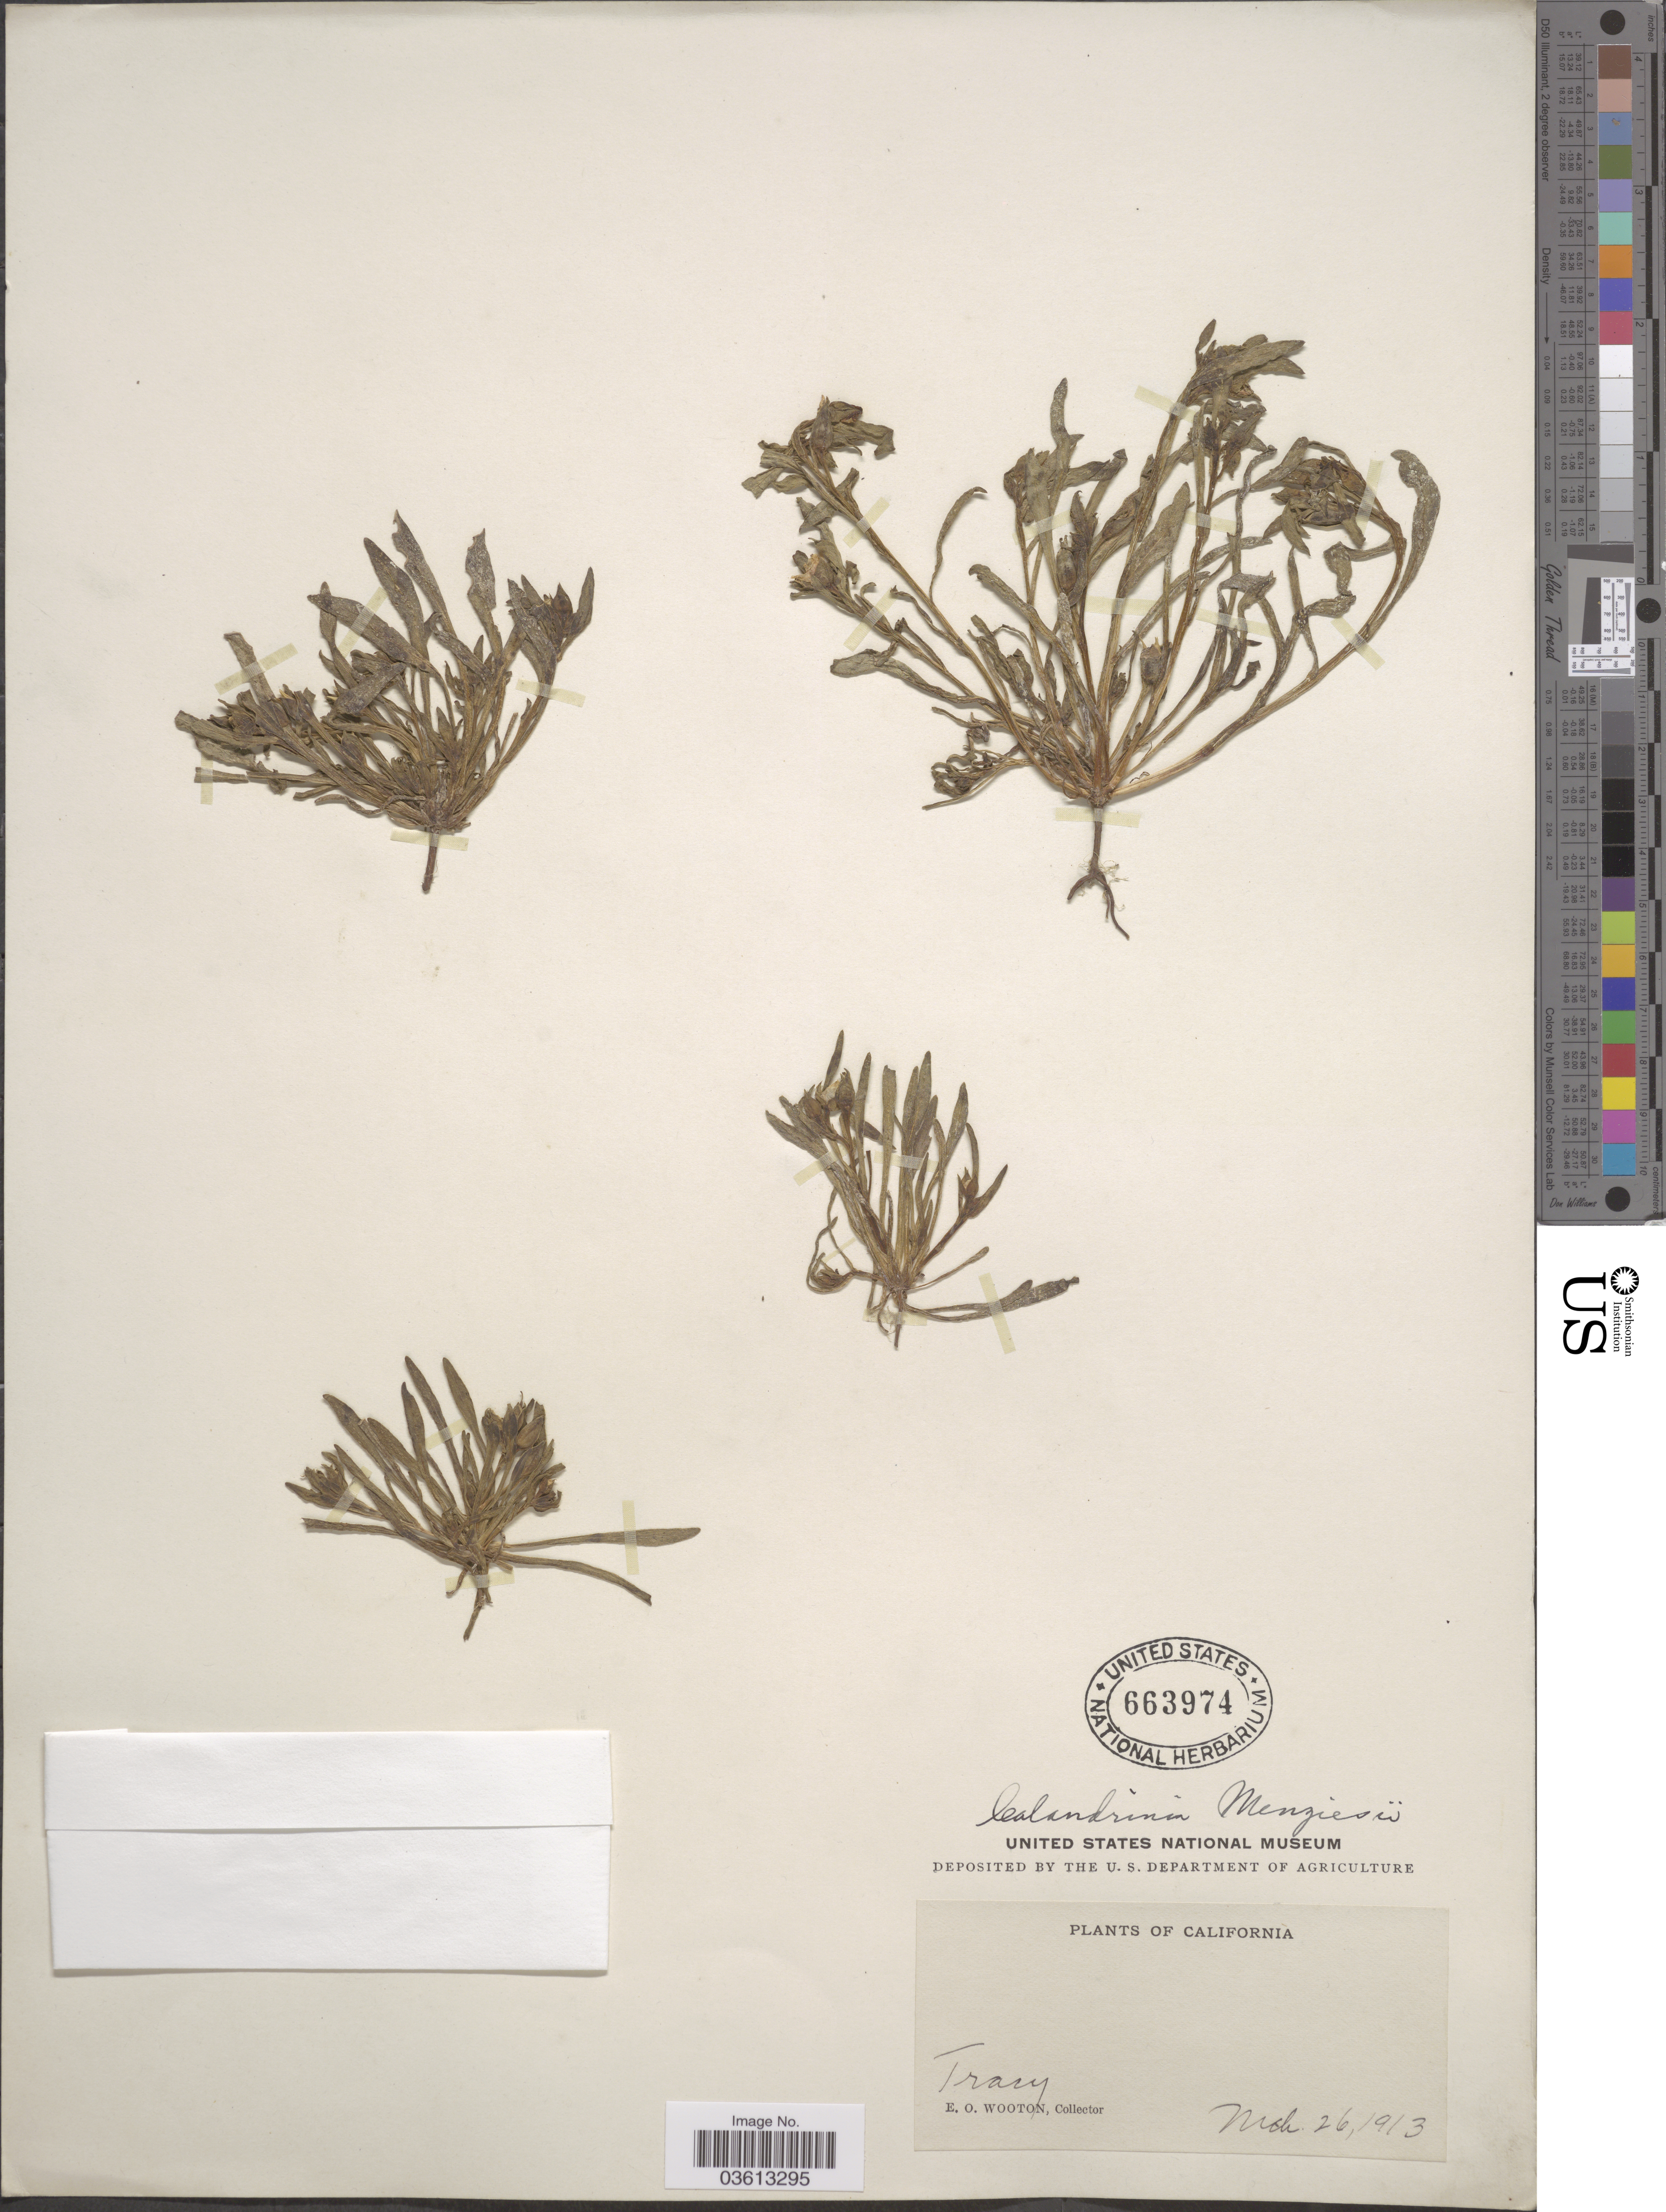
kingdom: Plantae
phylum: Tracheophyta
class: Magnoliopsida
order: Caryophyllales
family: Montiaceae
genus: Calandrinia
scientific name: Calandrinia ciliata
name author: (Ruiz & Pav.) DC.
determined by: Strong, Mark T., (BOT), Smithsonian Institution - National Museum of Natural History (UNITED STATES)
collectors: E. O. Wooton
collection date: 1913-03-26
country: United States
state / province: California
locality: Tracy.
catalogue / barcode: US 663974